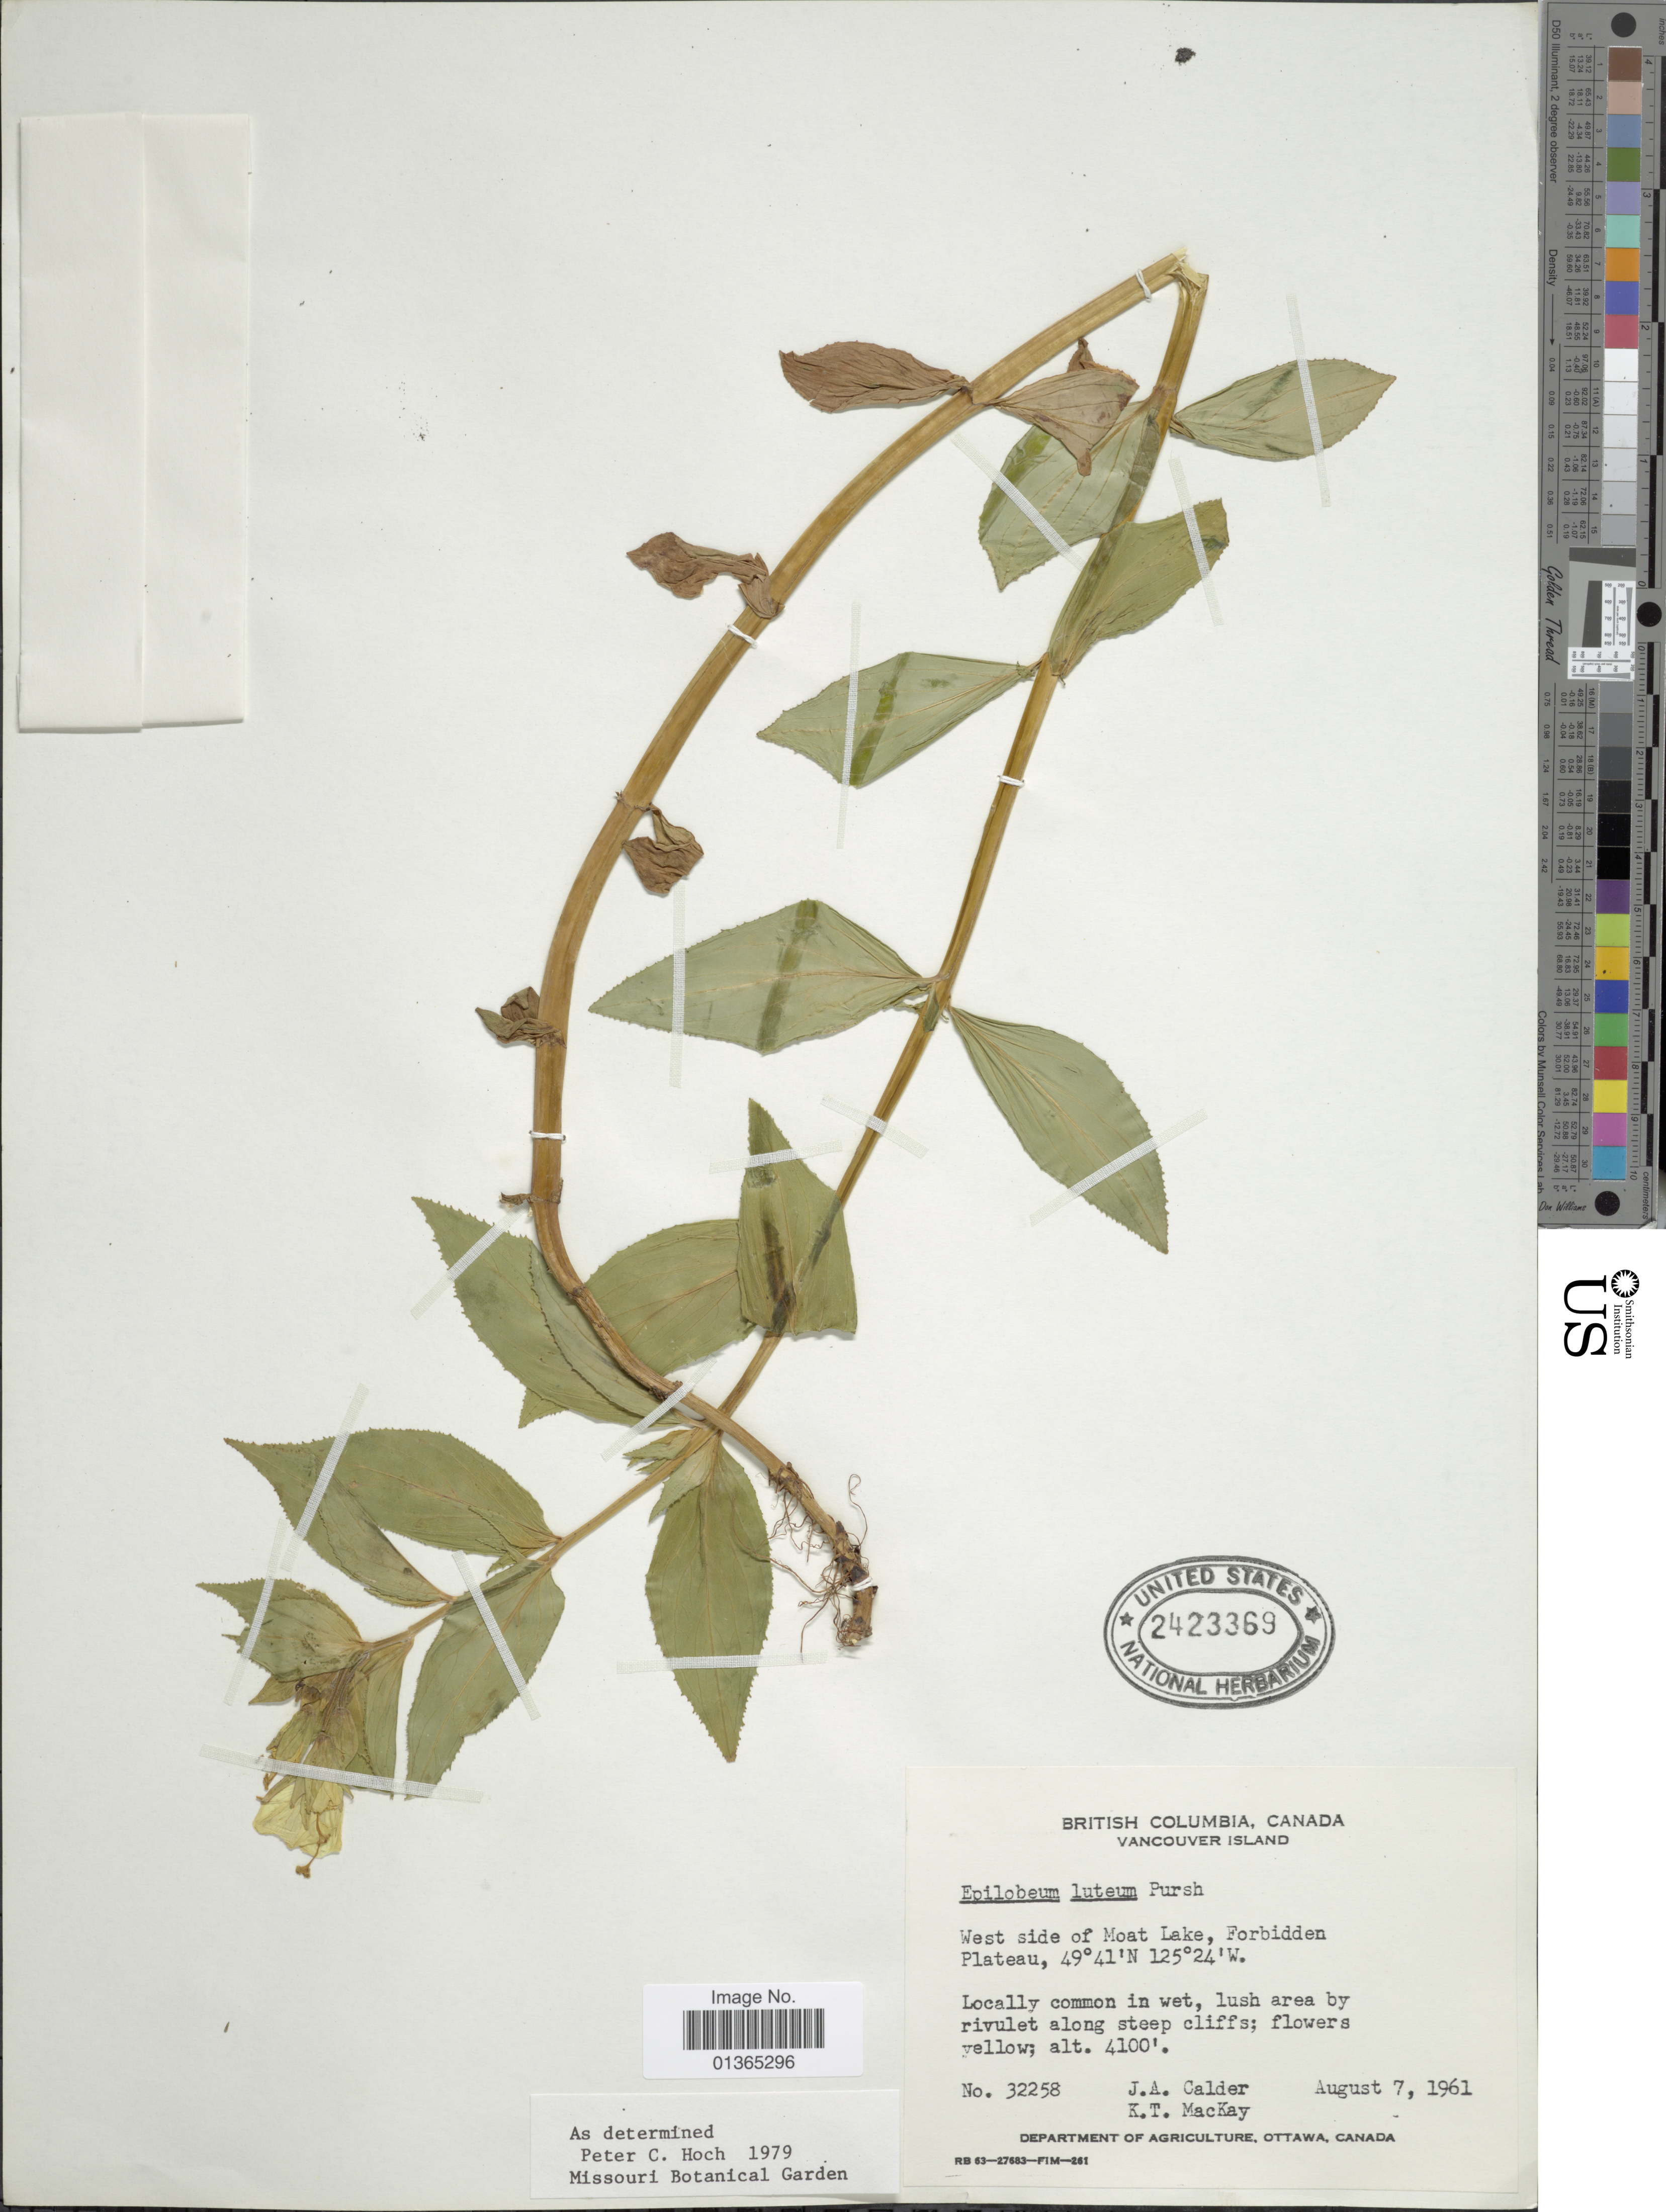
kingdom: Plantae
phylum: Tracheophyta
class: Magnoliopsida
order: Myrtales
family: Onagraceae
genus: Epilobium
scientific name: Epilobium luteum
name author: Pursh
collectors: J. A. Calder & K. T. Mackay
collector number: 32258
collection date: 1961-08-07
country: Canada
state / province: British Columbia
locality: Vancouver Island. West side of Moat Lake, Forbidden Plateau.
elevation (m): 1250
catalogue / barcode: US 2423369